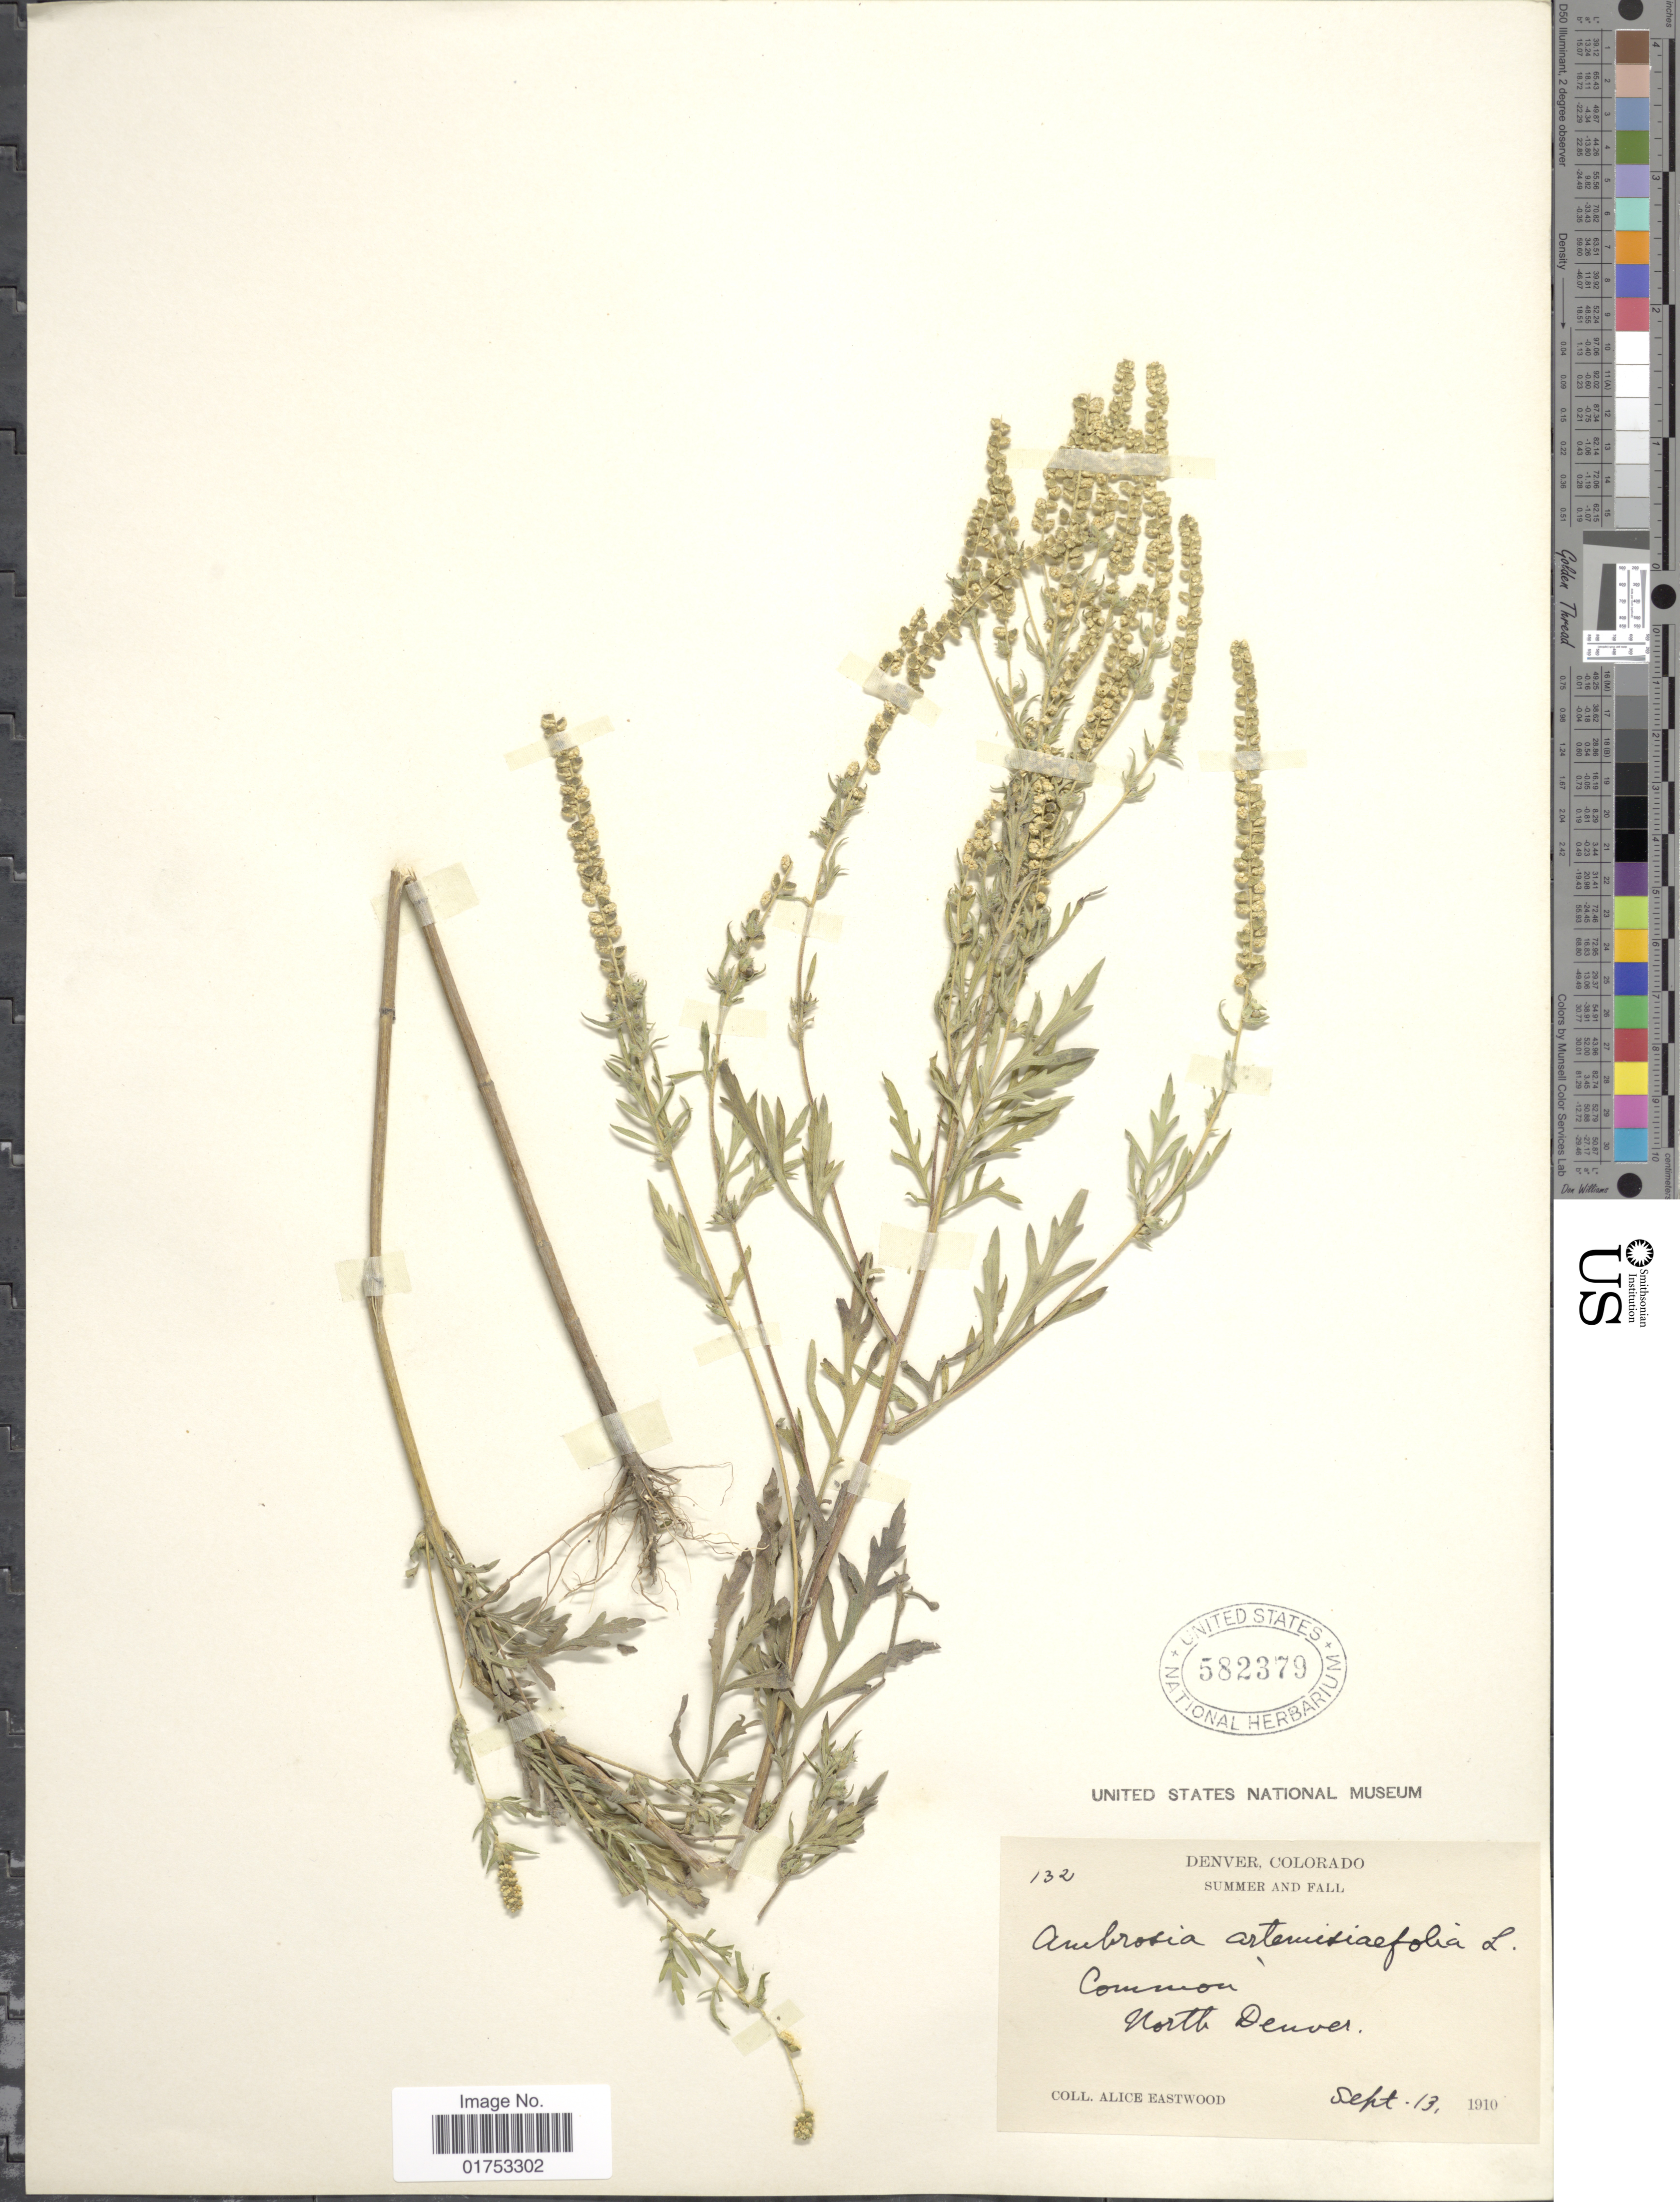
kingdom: Plantae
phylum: Tracheophyta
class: Magnoliopsida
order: Asterales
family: Asteraceae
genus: Ambrosia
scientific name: Ambrosia artemisiifolia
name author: L.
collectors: A. Eastwood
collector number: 132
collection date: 1910-09-13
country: United States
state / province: Colorado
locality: North Denver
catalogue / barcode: US 582379